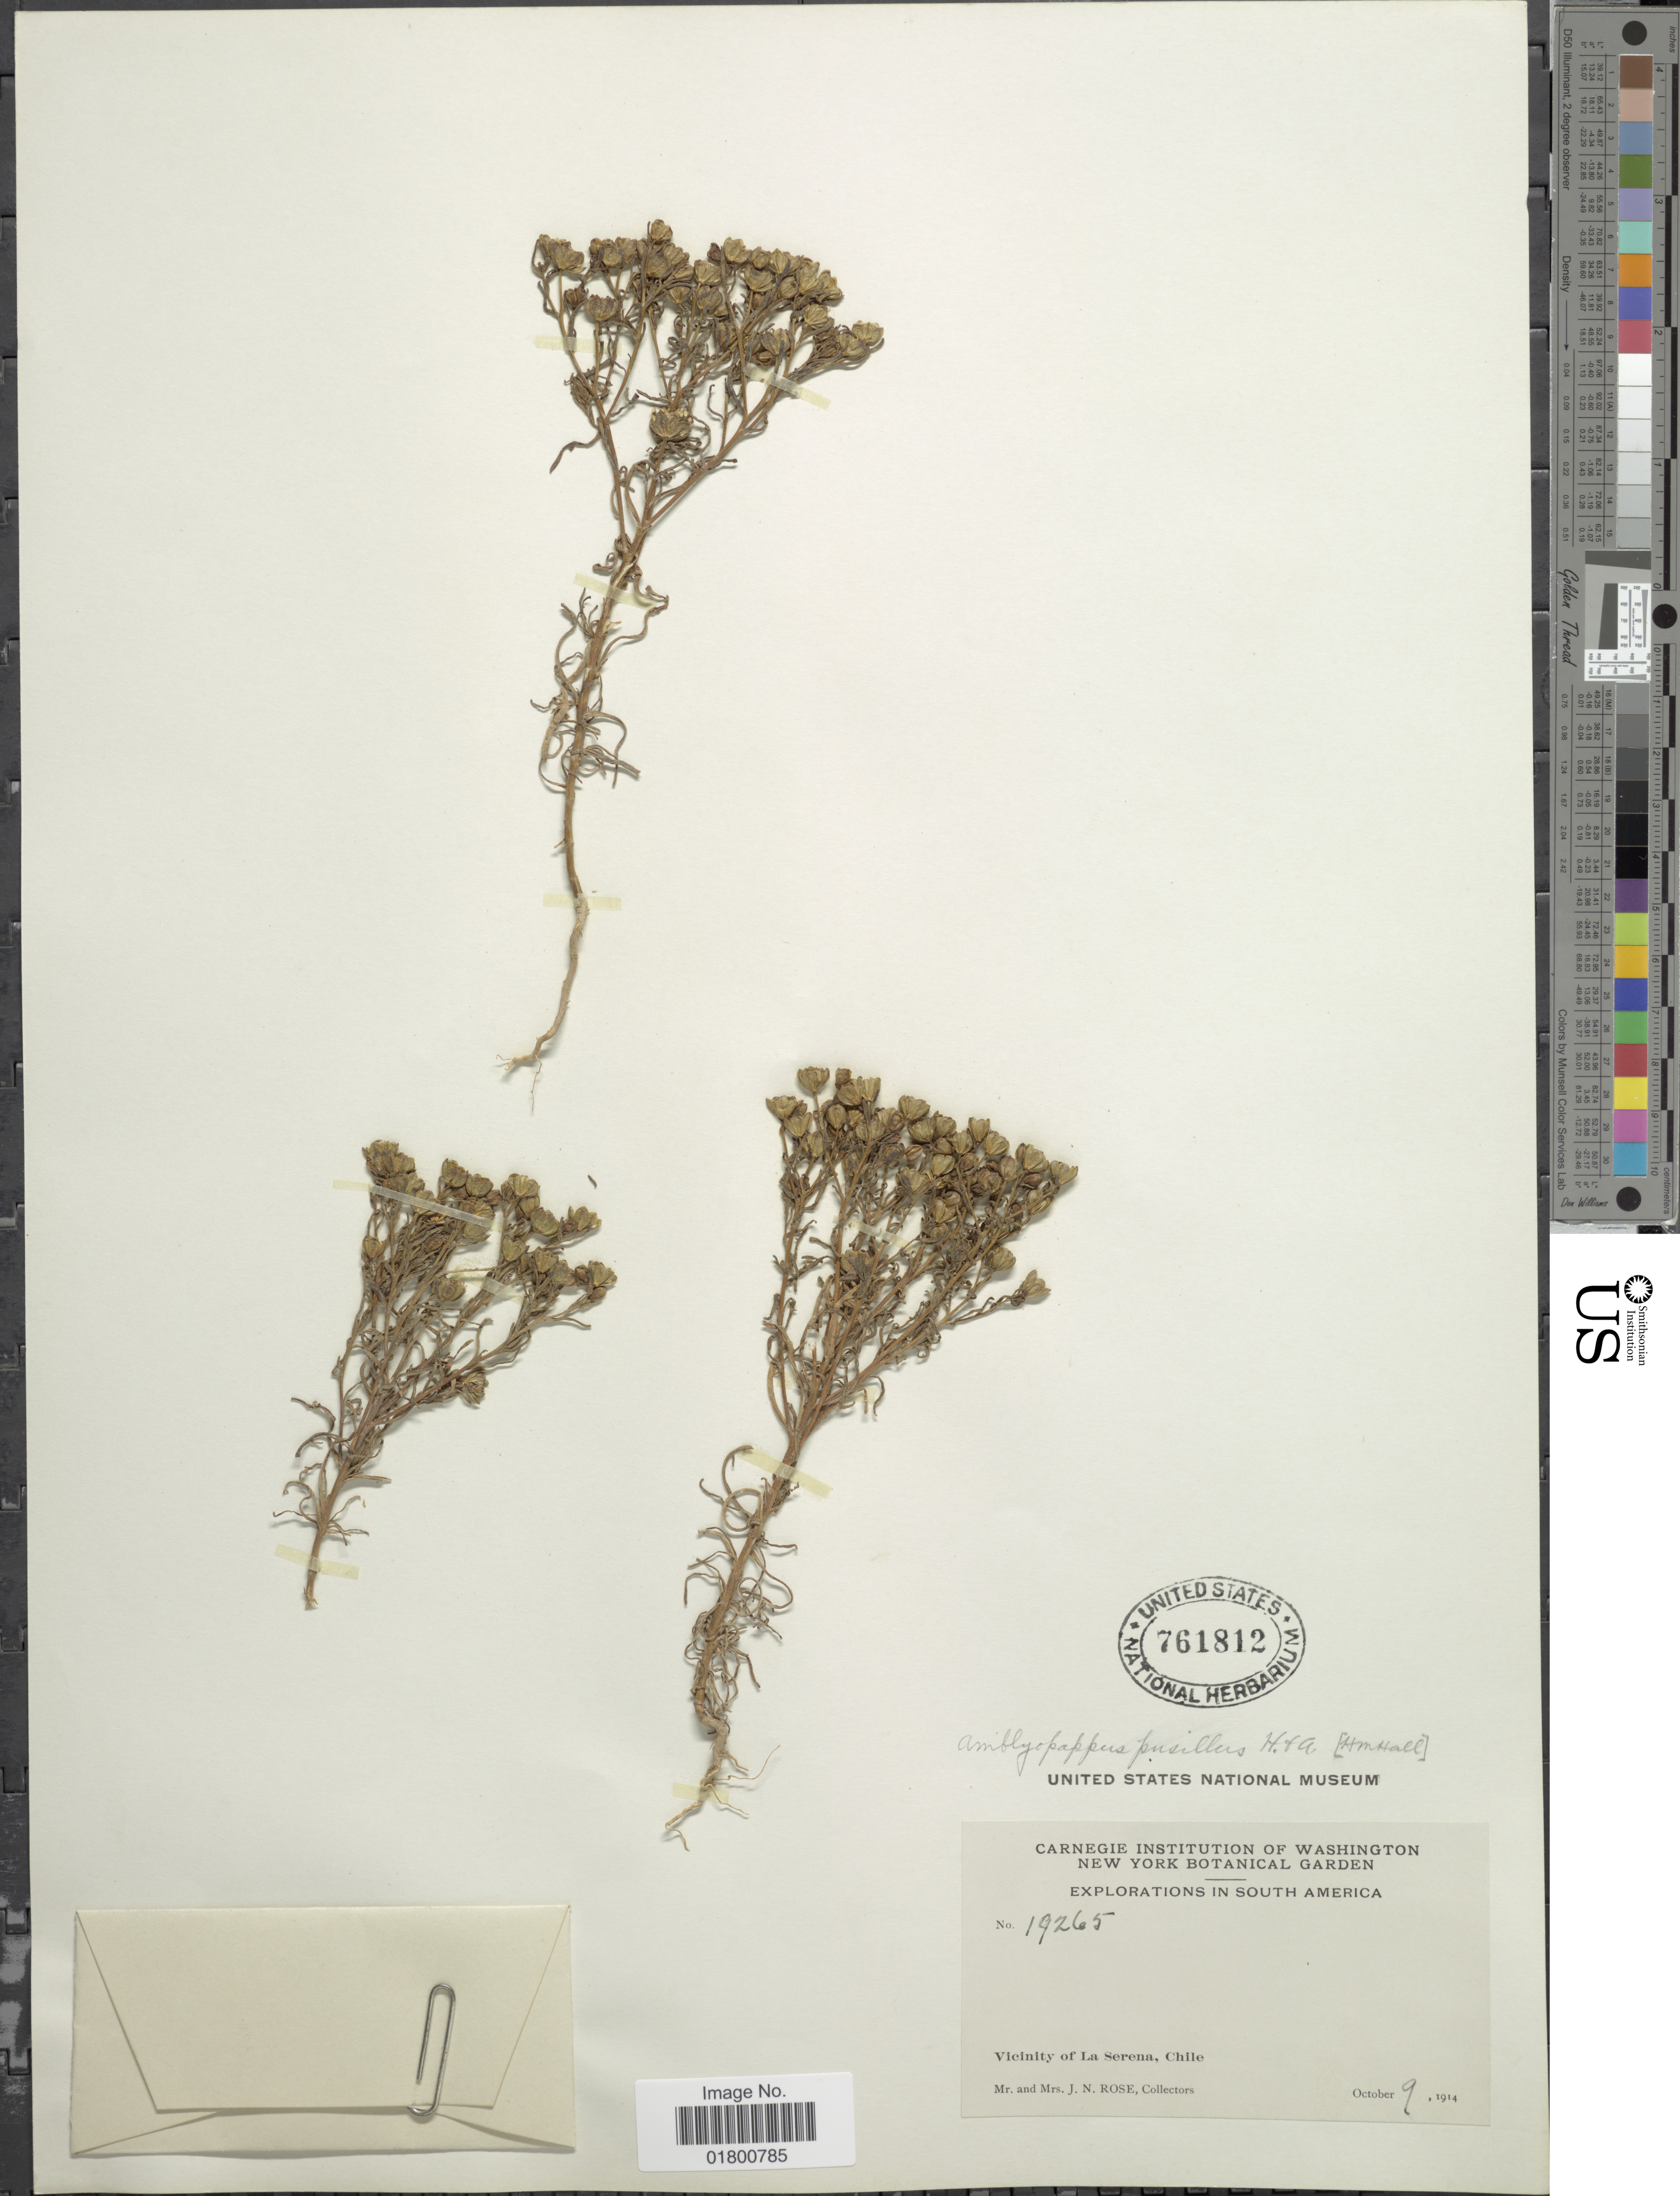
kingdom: Plantae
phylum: Tracheophyta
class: Magnoliopsida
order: Asterales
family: Asteraceae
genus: Amblyopappus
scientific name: Amblyopappus pusillus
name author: Hook. & Arn.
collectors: J. N. Rose & L. B. Rose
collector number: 19265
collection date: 1914-10-09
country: Chile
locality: Vicinity of La Serena, Chile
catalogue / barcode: US 761812